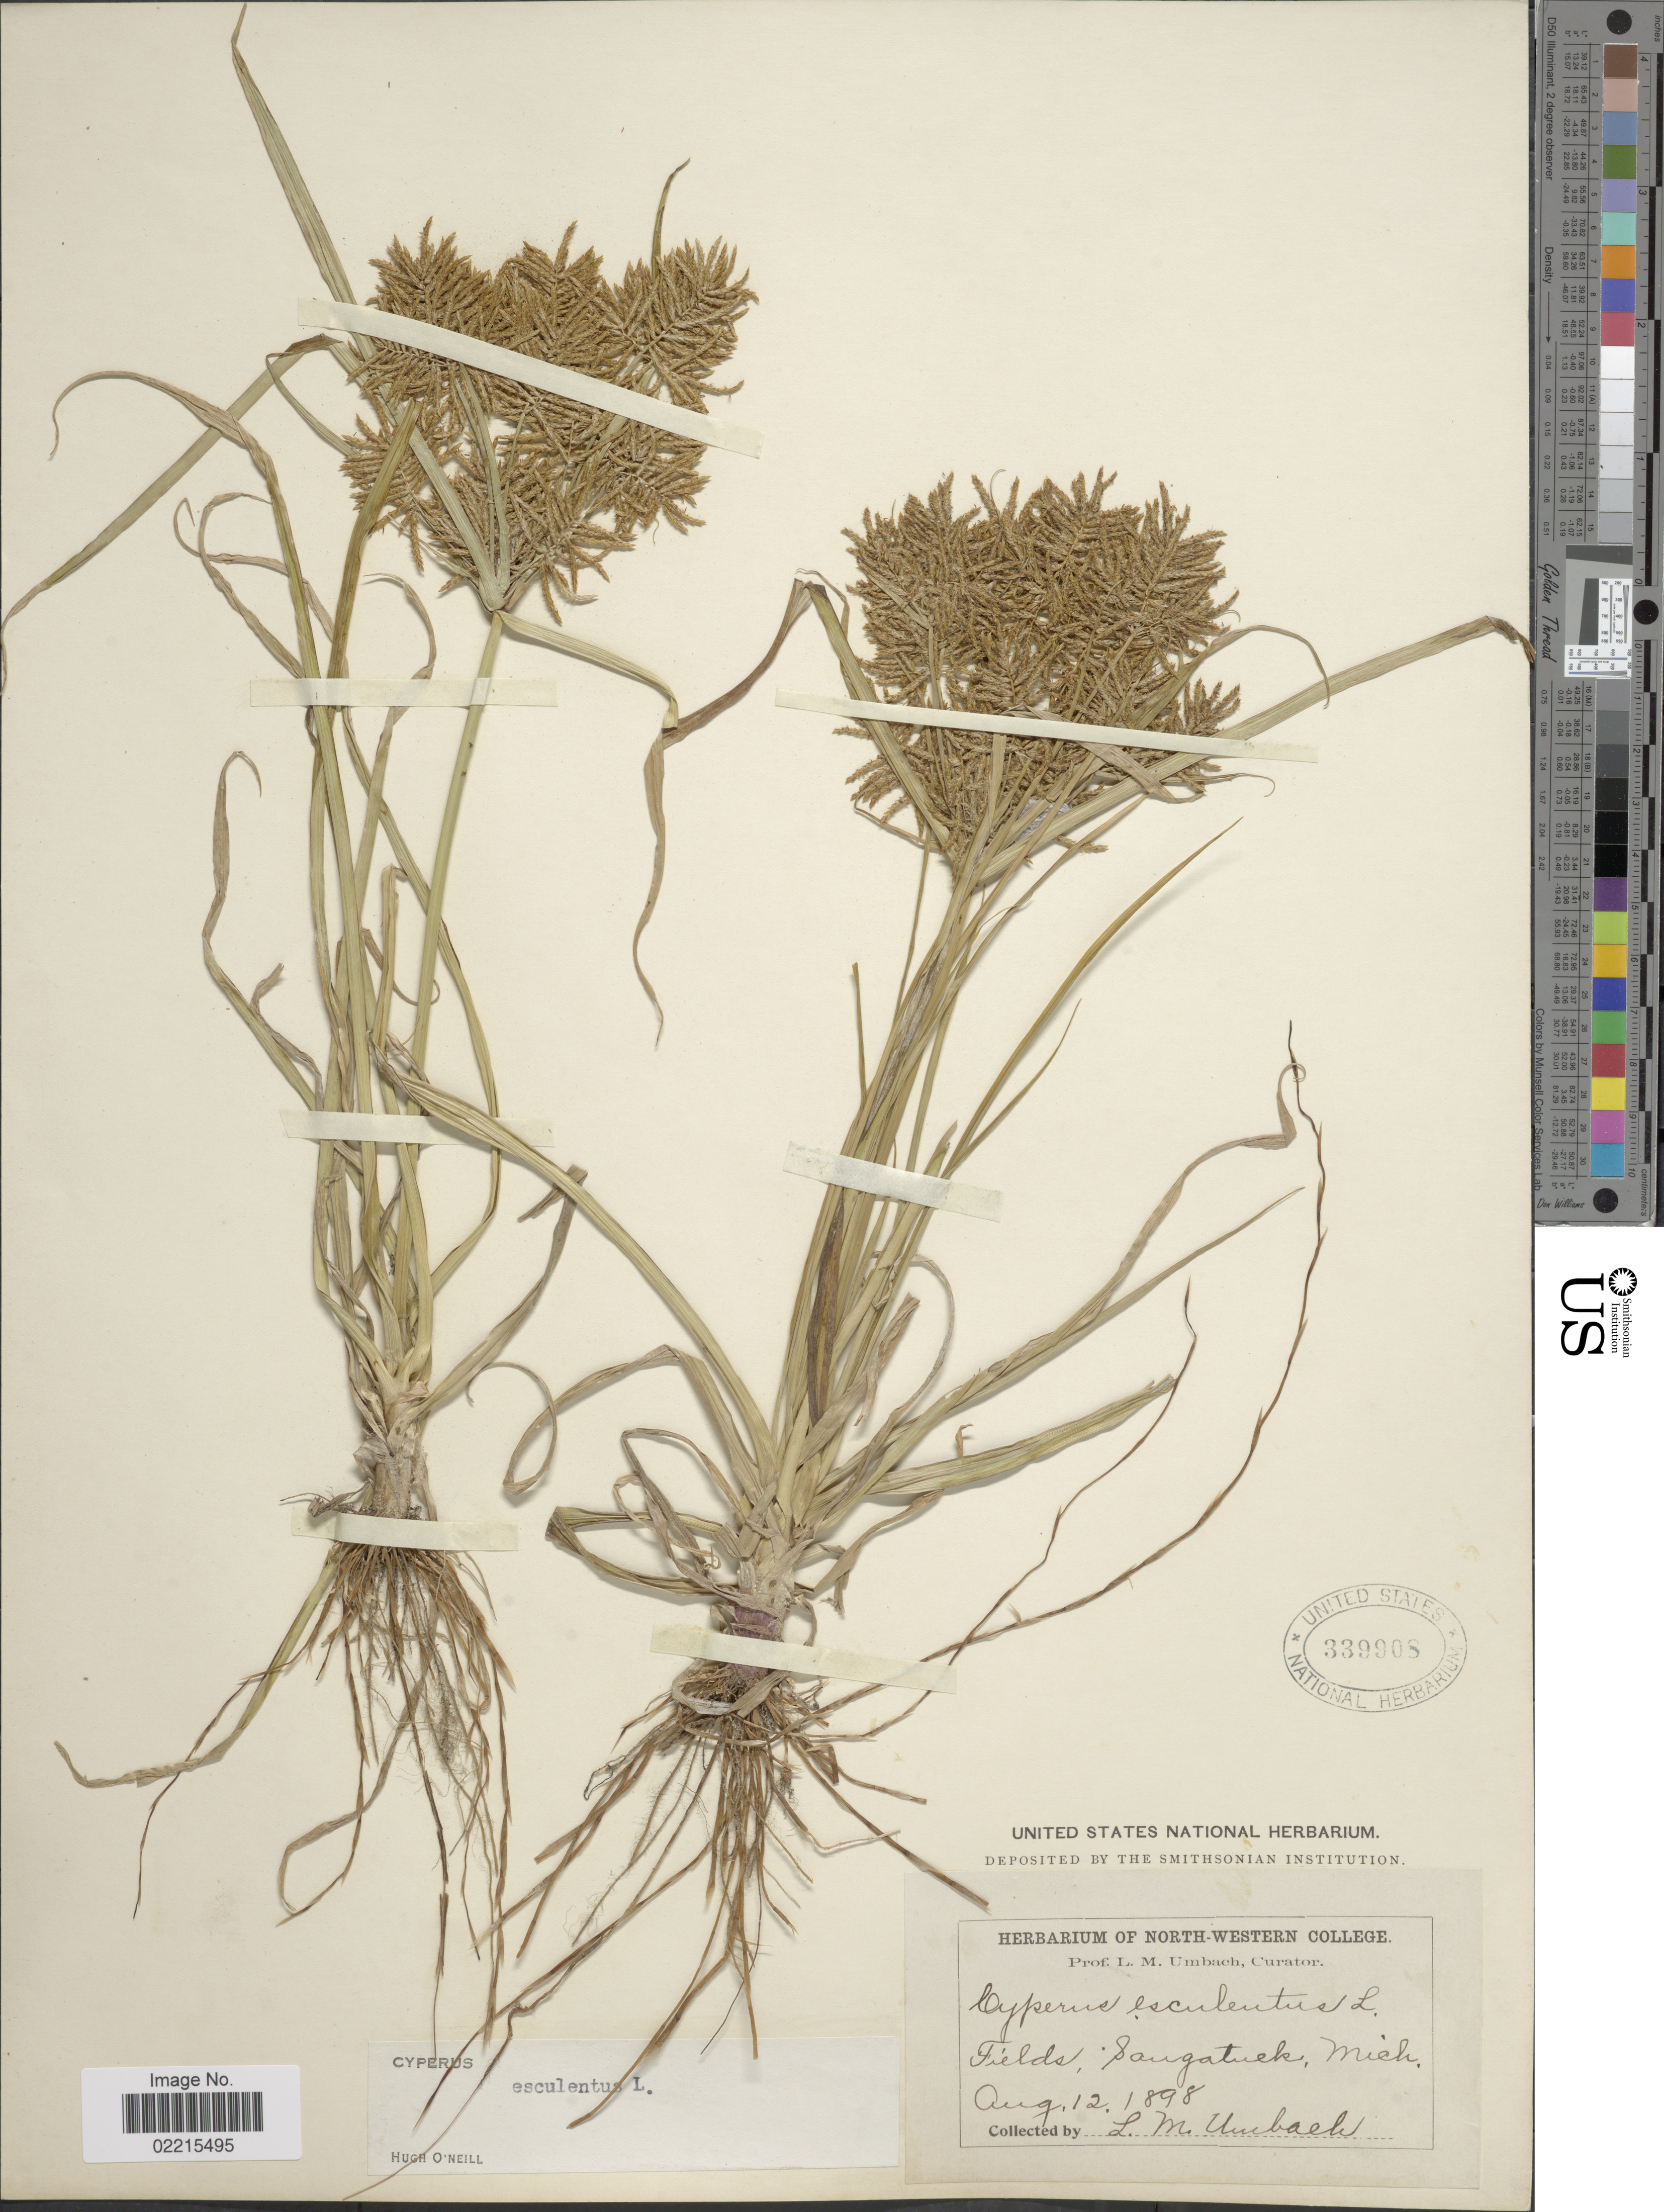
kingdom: Plantae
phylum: Tracheophyta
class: Liliopsida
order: Poales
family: Cyperaceae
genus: Cyperus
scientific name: Cyperus esculentus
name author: L.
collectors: L. M. Umbach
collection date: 1898-08-12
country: United States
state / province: Michigan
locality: Fields, Saugatuck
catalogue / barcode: US 339908